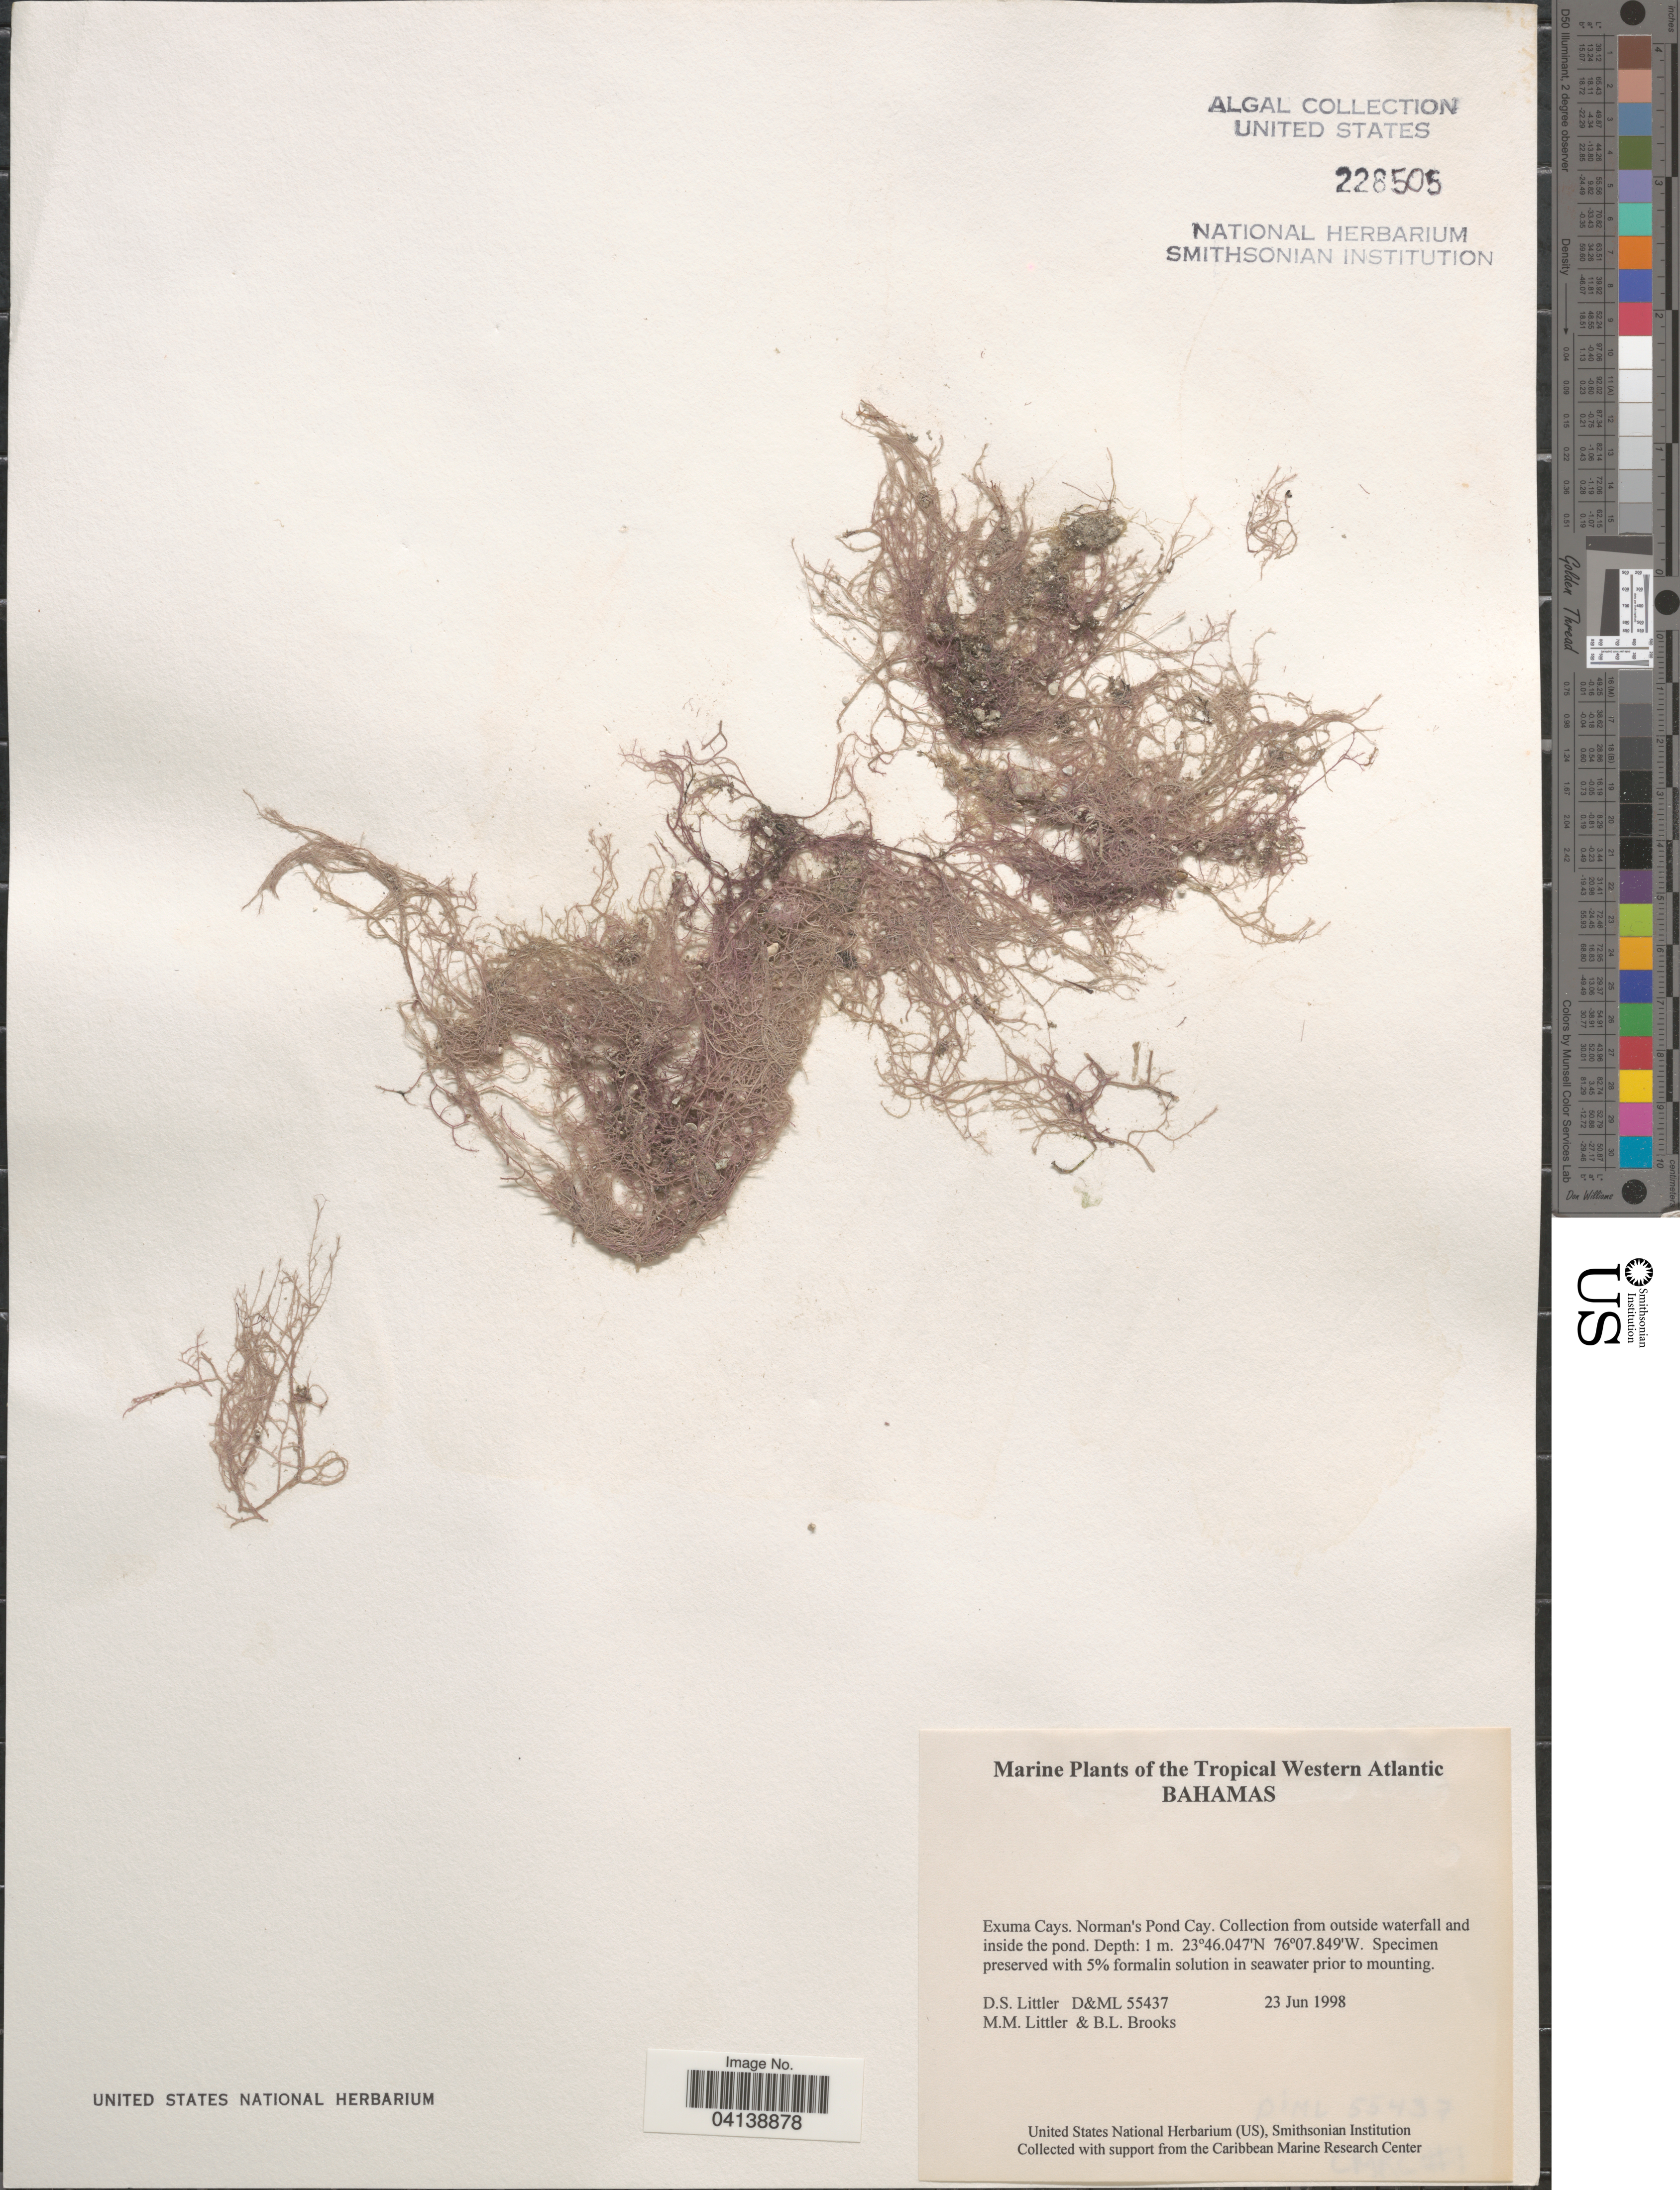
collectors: D. S. Littler & B. Brooks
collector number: D&ML55437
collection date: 1998-06-23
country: Bahamas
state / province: Exuma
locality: The Tropical Western Atlantic. Exuma Cays. Norman's Pond Cay. Collection from outside waterfall and inside the pond.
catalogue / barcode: US 228505